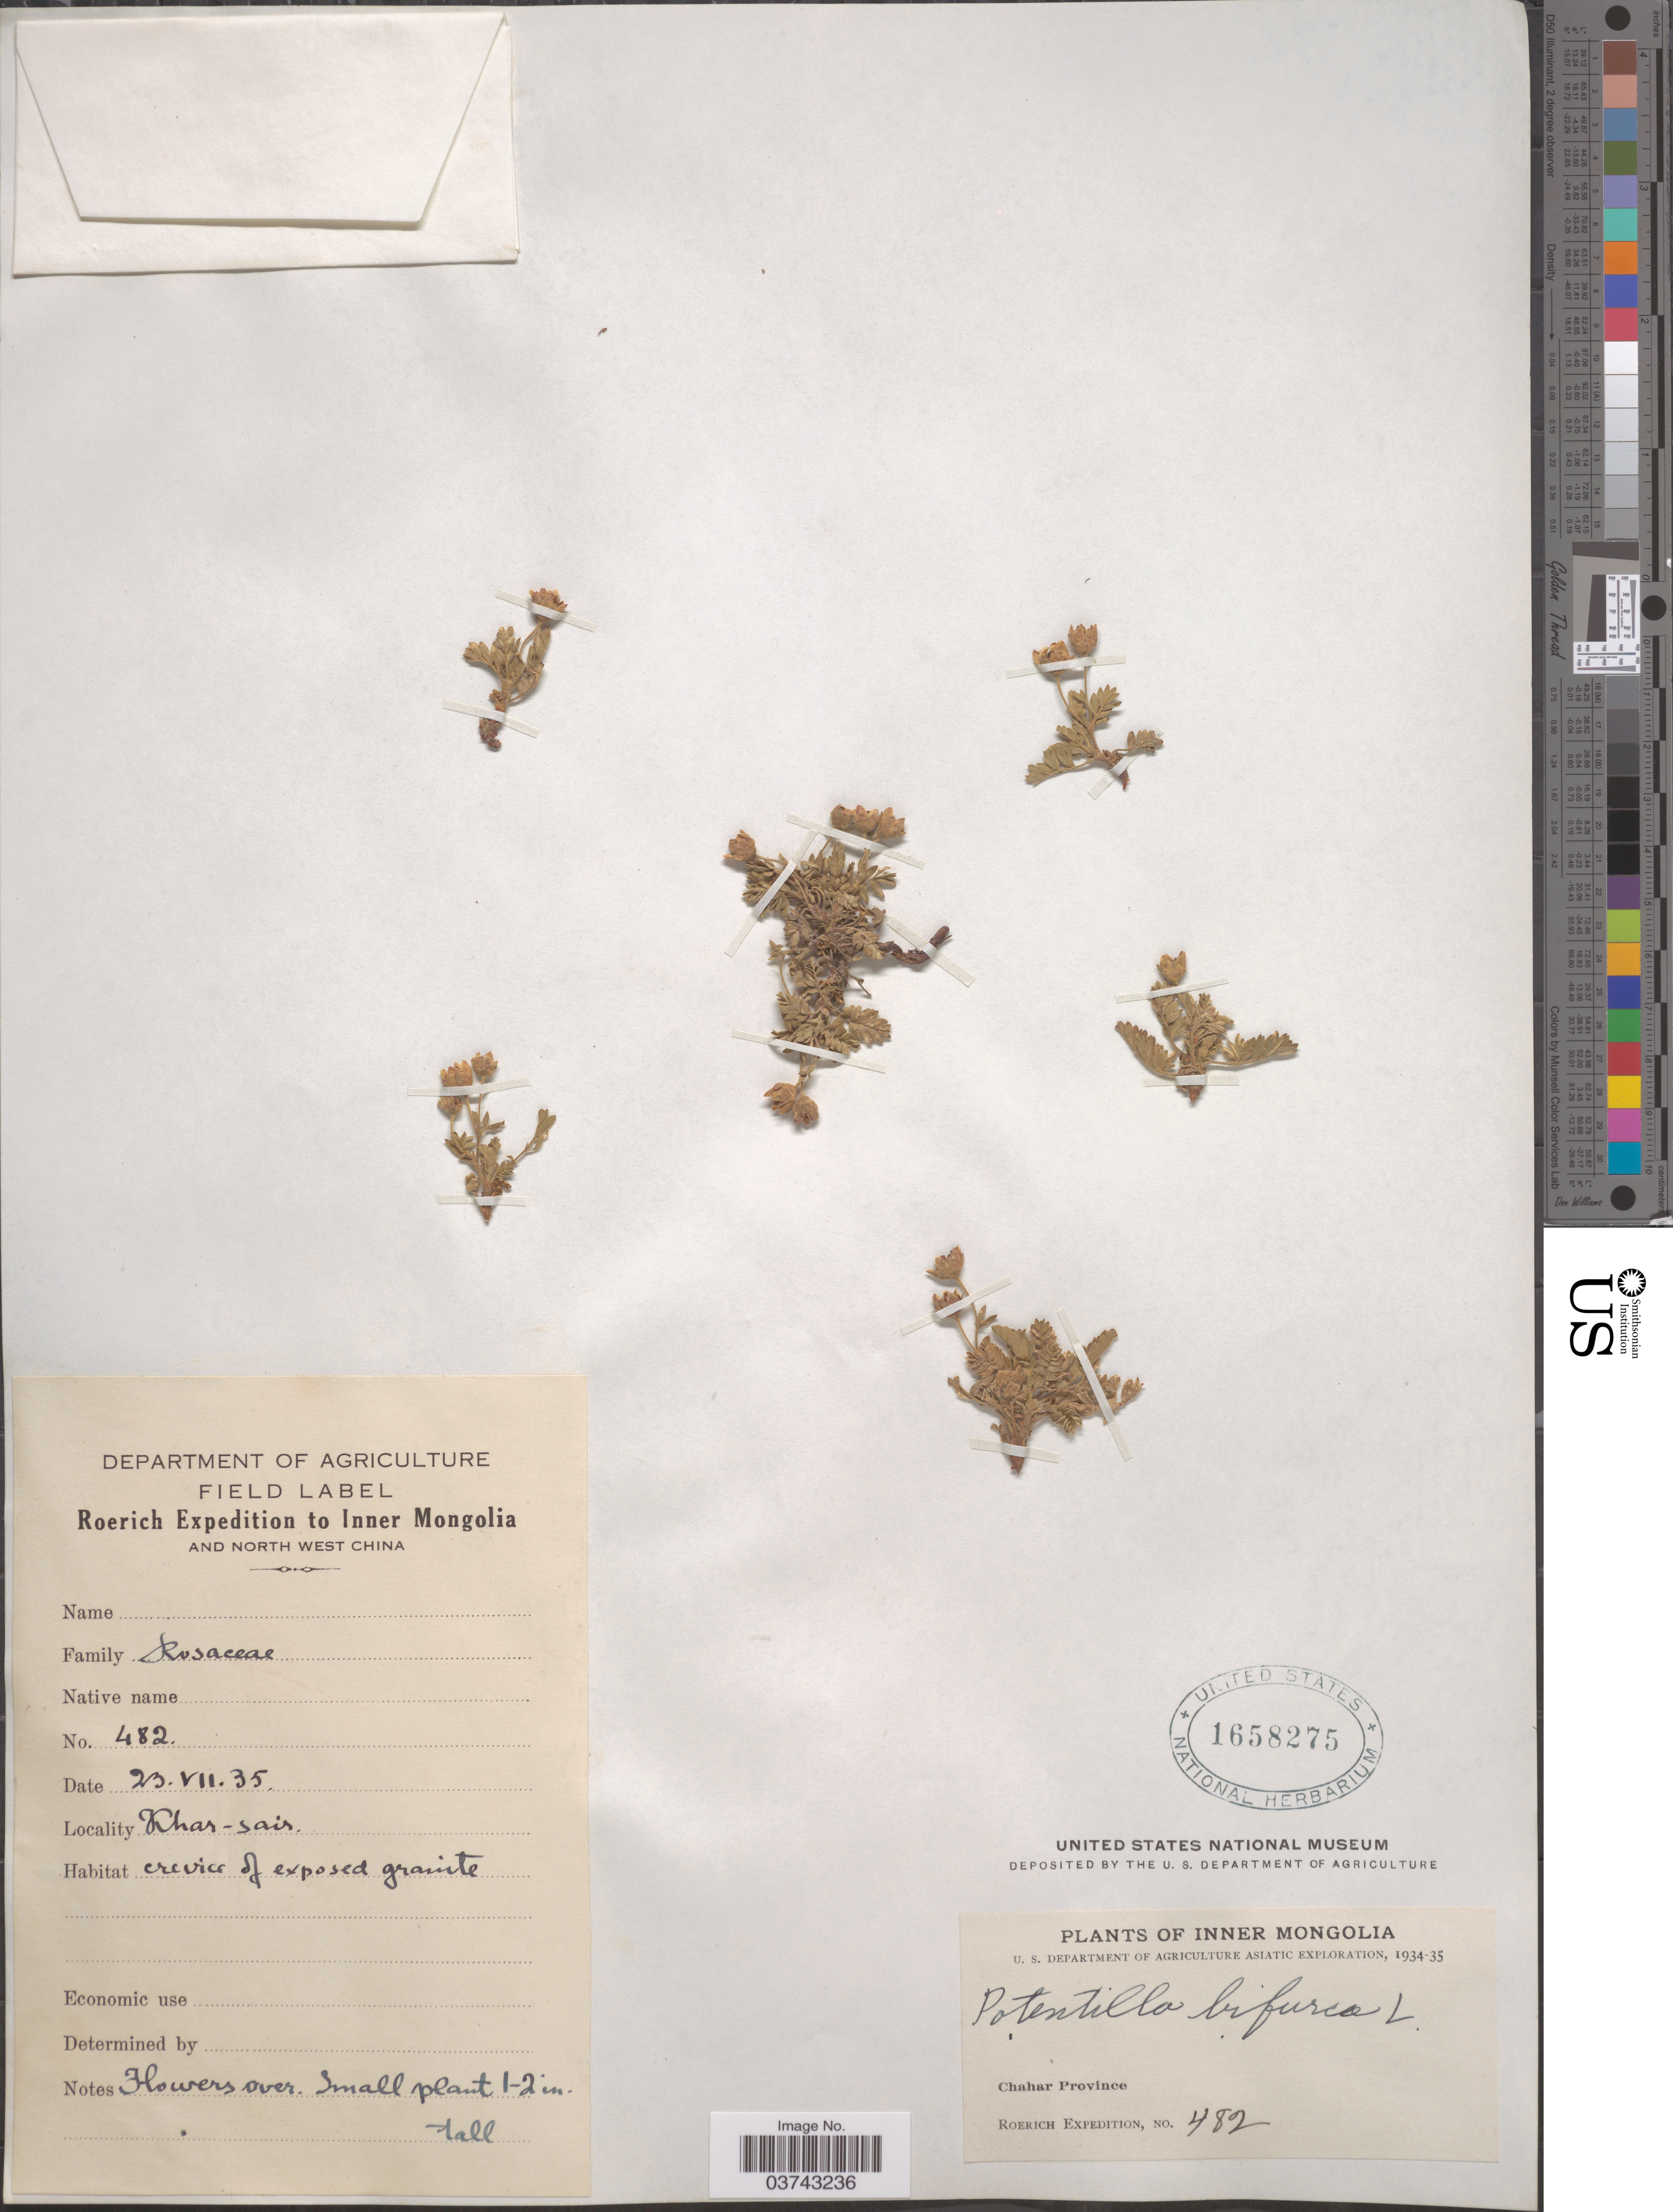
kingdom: Plantae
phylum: Tracheophyta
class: Magnoliopsida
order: Rosales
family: Rosaceae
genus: Sibbaldianthe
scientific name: Sibbaldianthe bifurca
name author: (L.) Kurtto & T. Erikss.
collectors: Roerich Expedition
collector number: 482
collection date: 1935-07-23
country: China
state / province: Nei Monggol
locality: Inner Mongolia and North West China. Chahar Province. Khar-sair.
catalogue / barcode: US 1658275